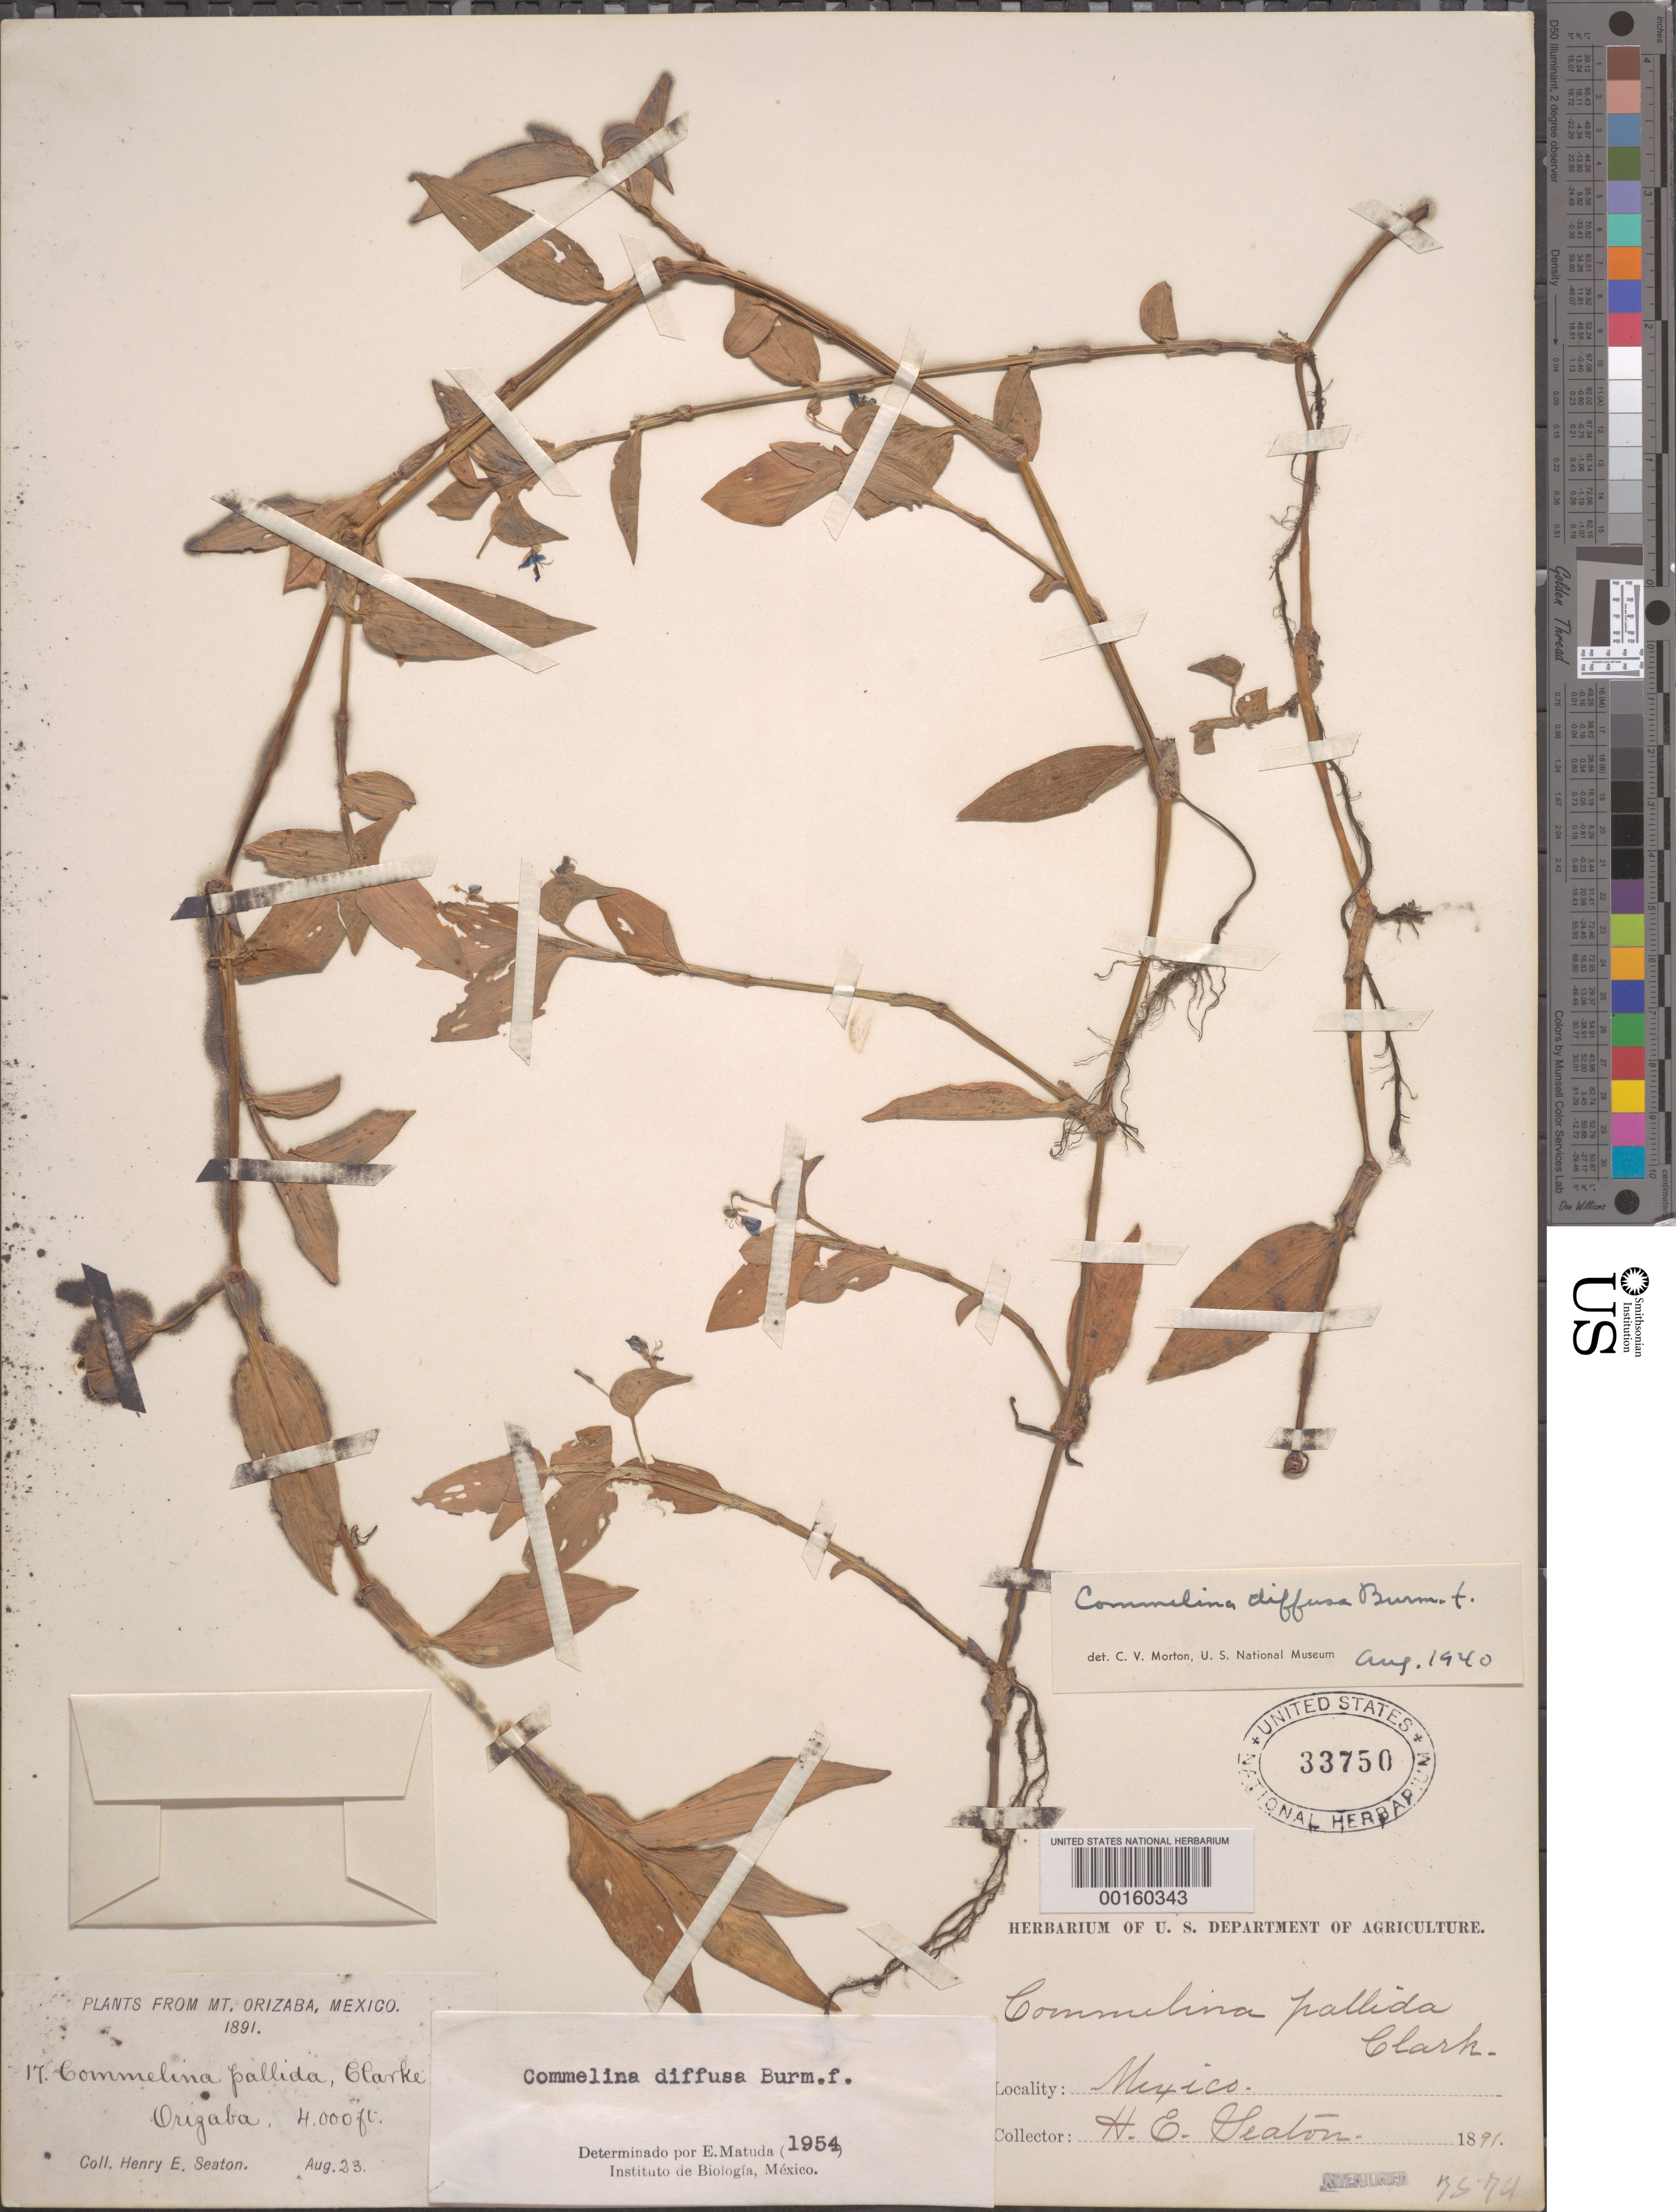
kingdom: Plantae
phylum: Tracheophyta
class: Liliopsida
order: Commelinales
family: Commelinaceae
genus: Commelina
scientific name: Commelina diffusa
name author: Burm. f.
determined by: Matuda, E.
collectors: H. E. Seaton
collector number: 17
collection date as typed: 23 Aug 1891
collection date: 1891-08-23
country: Mexico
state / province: Puebla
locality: Mt. Orizaba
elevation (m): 1220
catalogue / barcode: US 33750